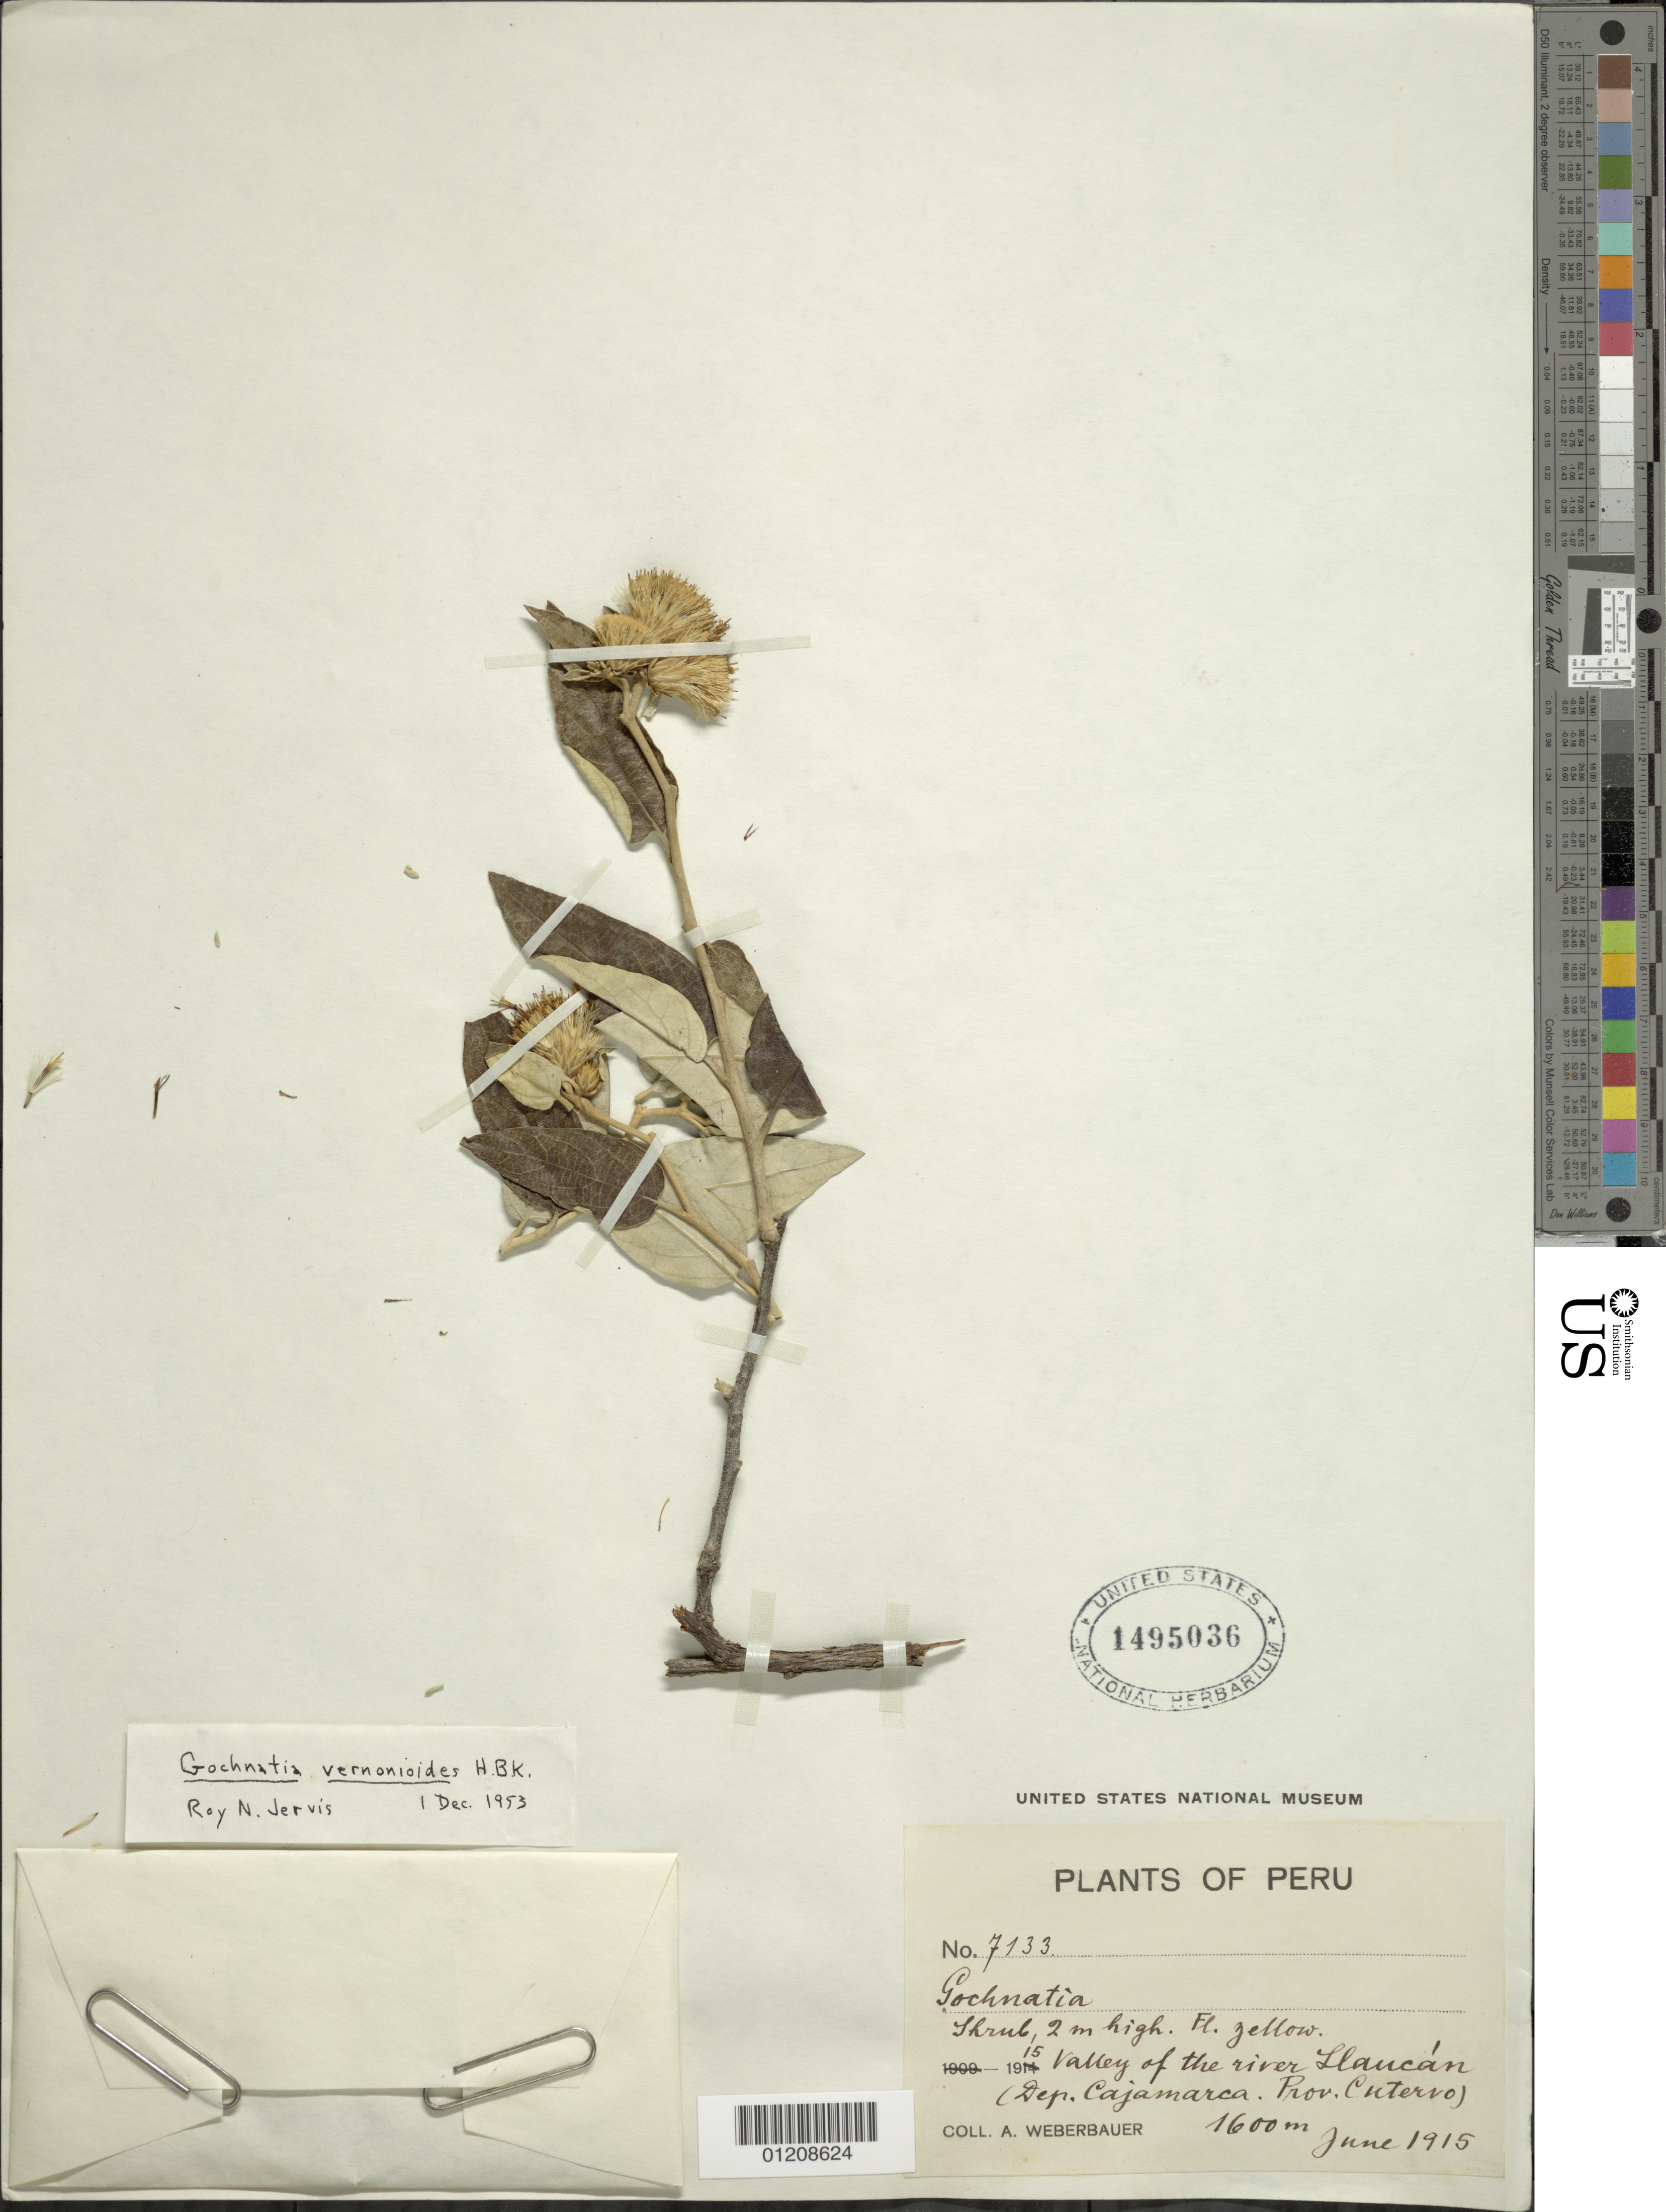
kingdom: Plantae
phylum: Tracheophyta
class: Magnoliopsida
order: Asterales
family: Asteraceae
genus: Gochnatia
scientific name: Gochnatia vernonioides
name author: Kunth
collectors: A. Weberbauer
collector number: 7133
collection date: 1915-06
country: Peru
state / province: Cajamarca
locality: Valley of the river Llaucán (Cuterro)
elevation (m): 1600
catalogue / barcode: US 1495036